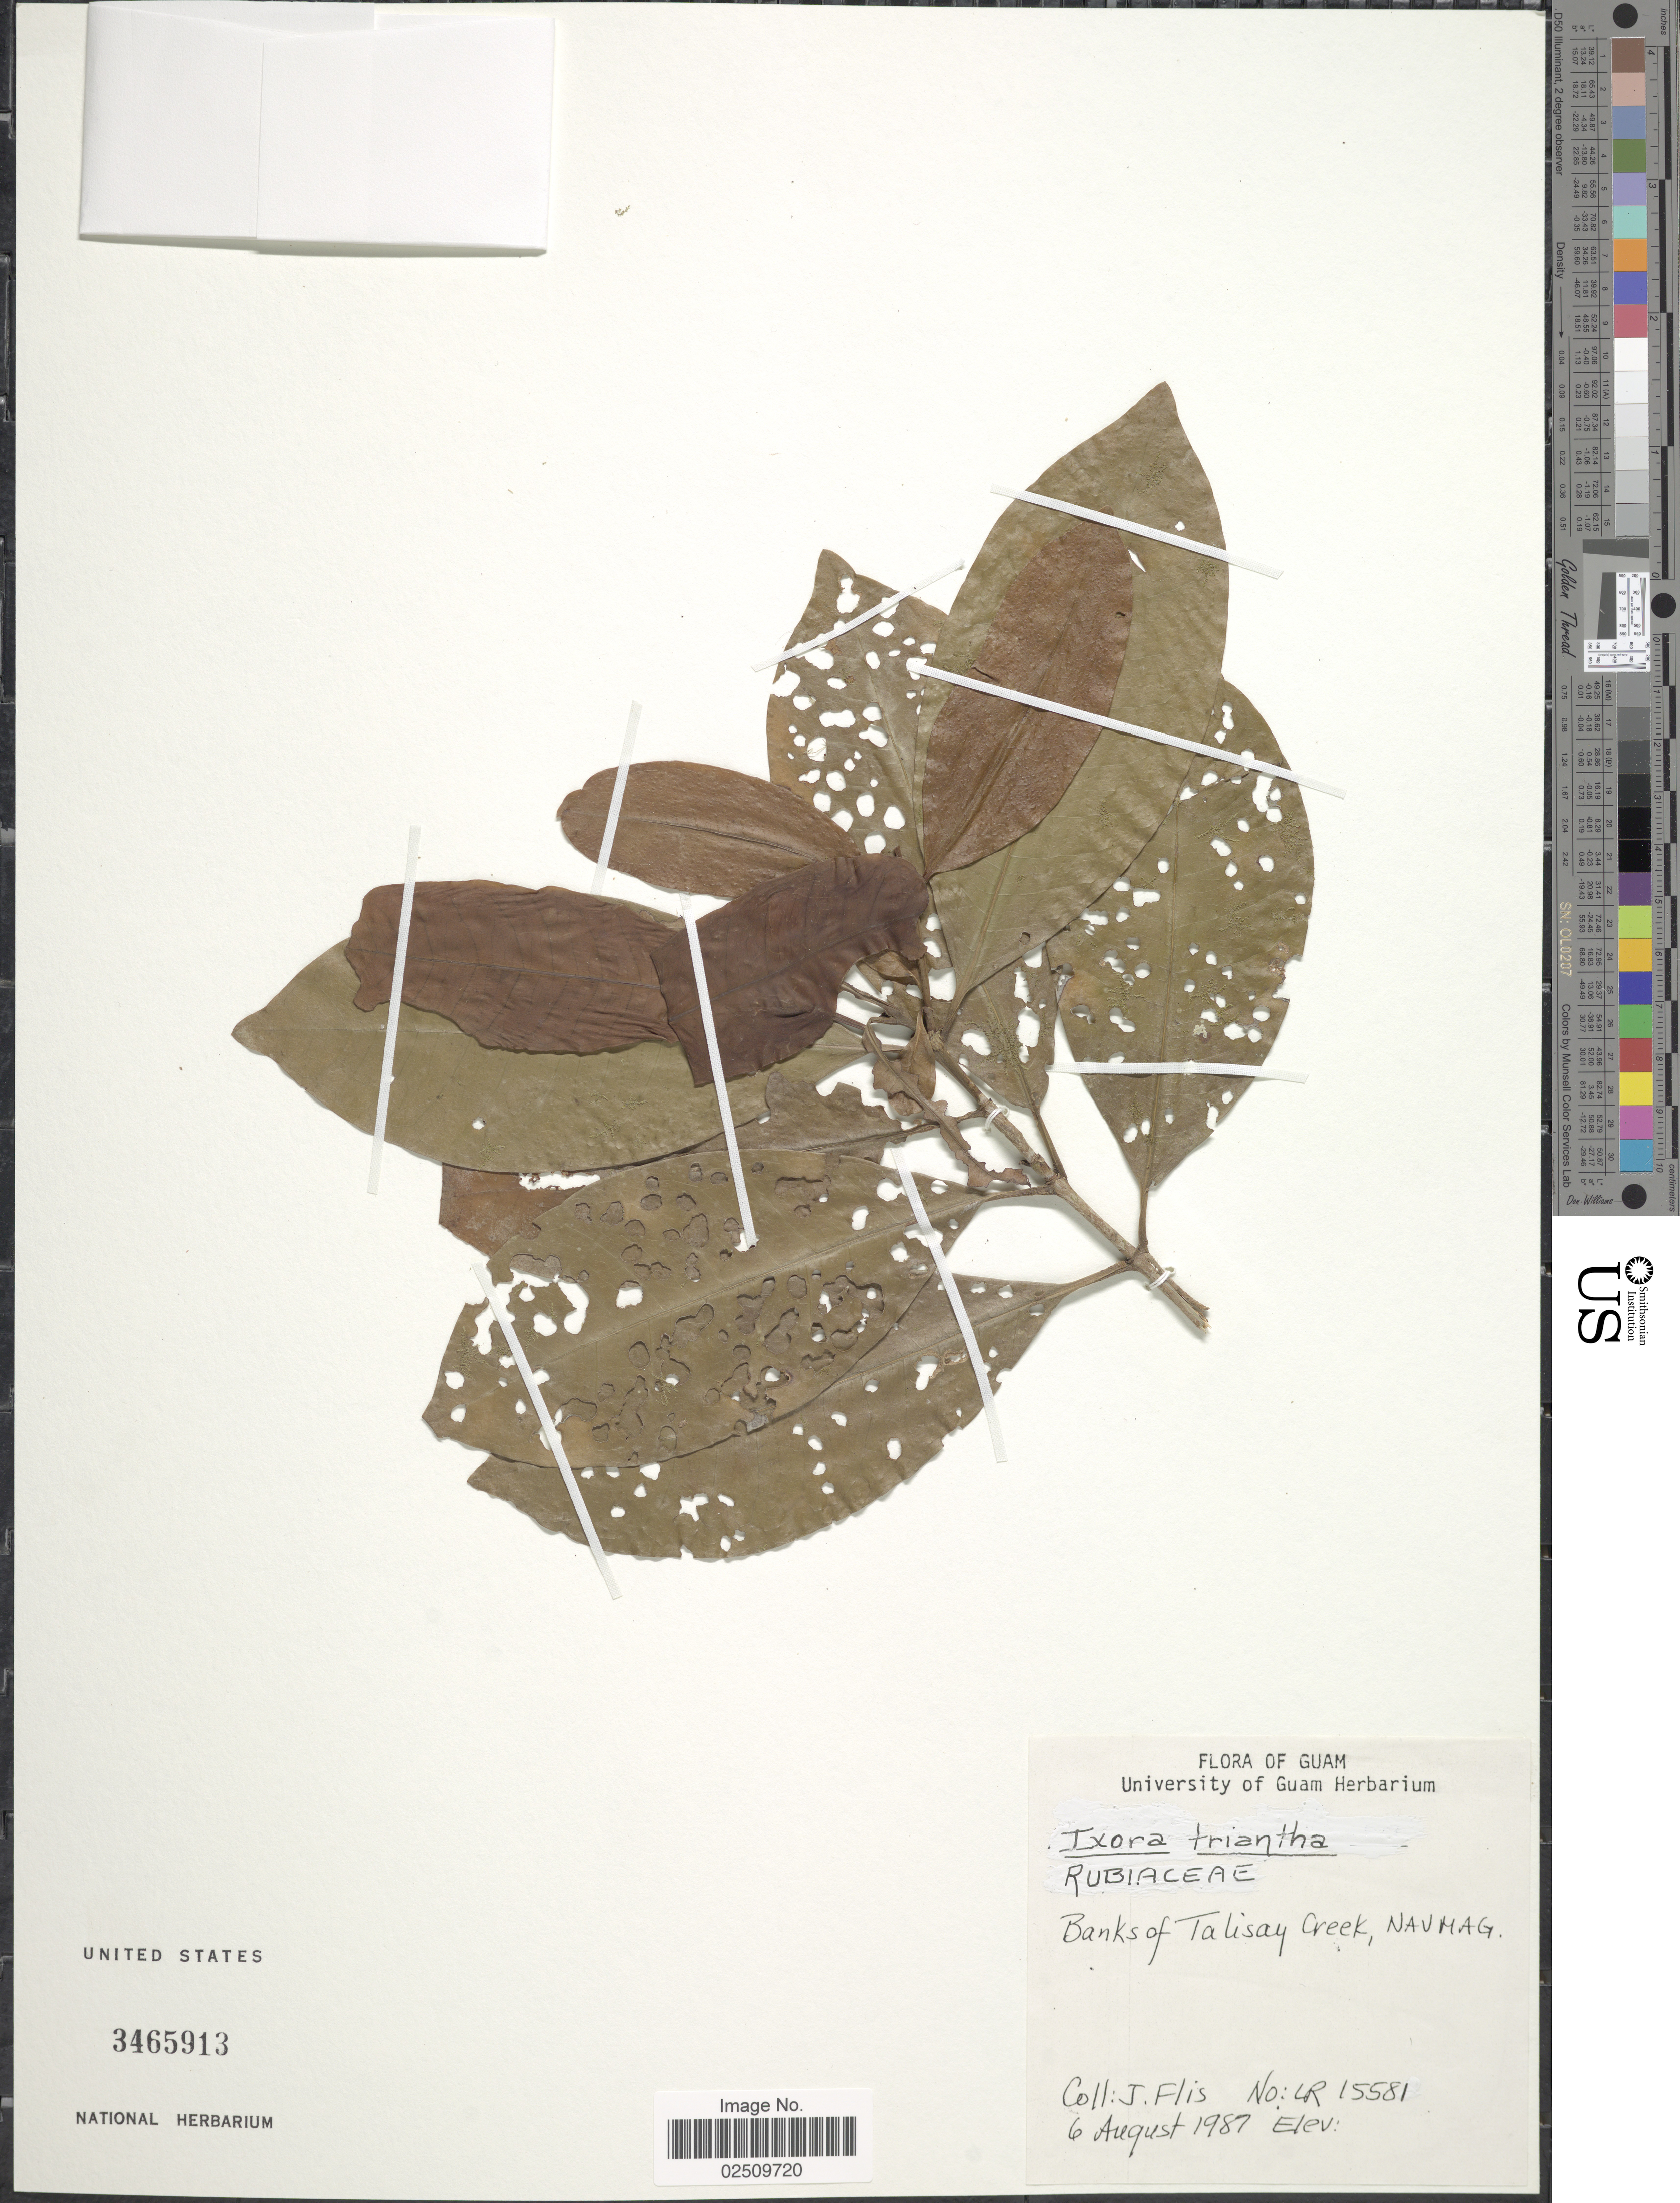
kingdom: Plantae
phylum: Tracheophyta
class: Magnoliopsida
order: Gentianales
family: Rubiaceae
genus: Ixora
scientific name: Ixora triantha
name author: Volkens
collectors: J. Flis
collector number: LR 15581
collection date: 1987-08-06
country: Guam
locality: Banks of Talisay Creek, Navmag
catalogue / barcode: US 3465913